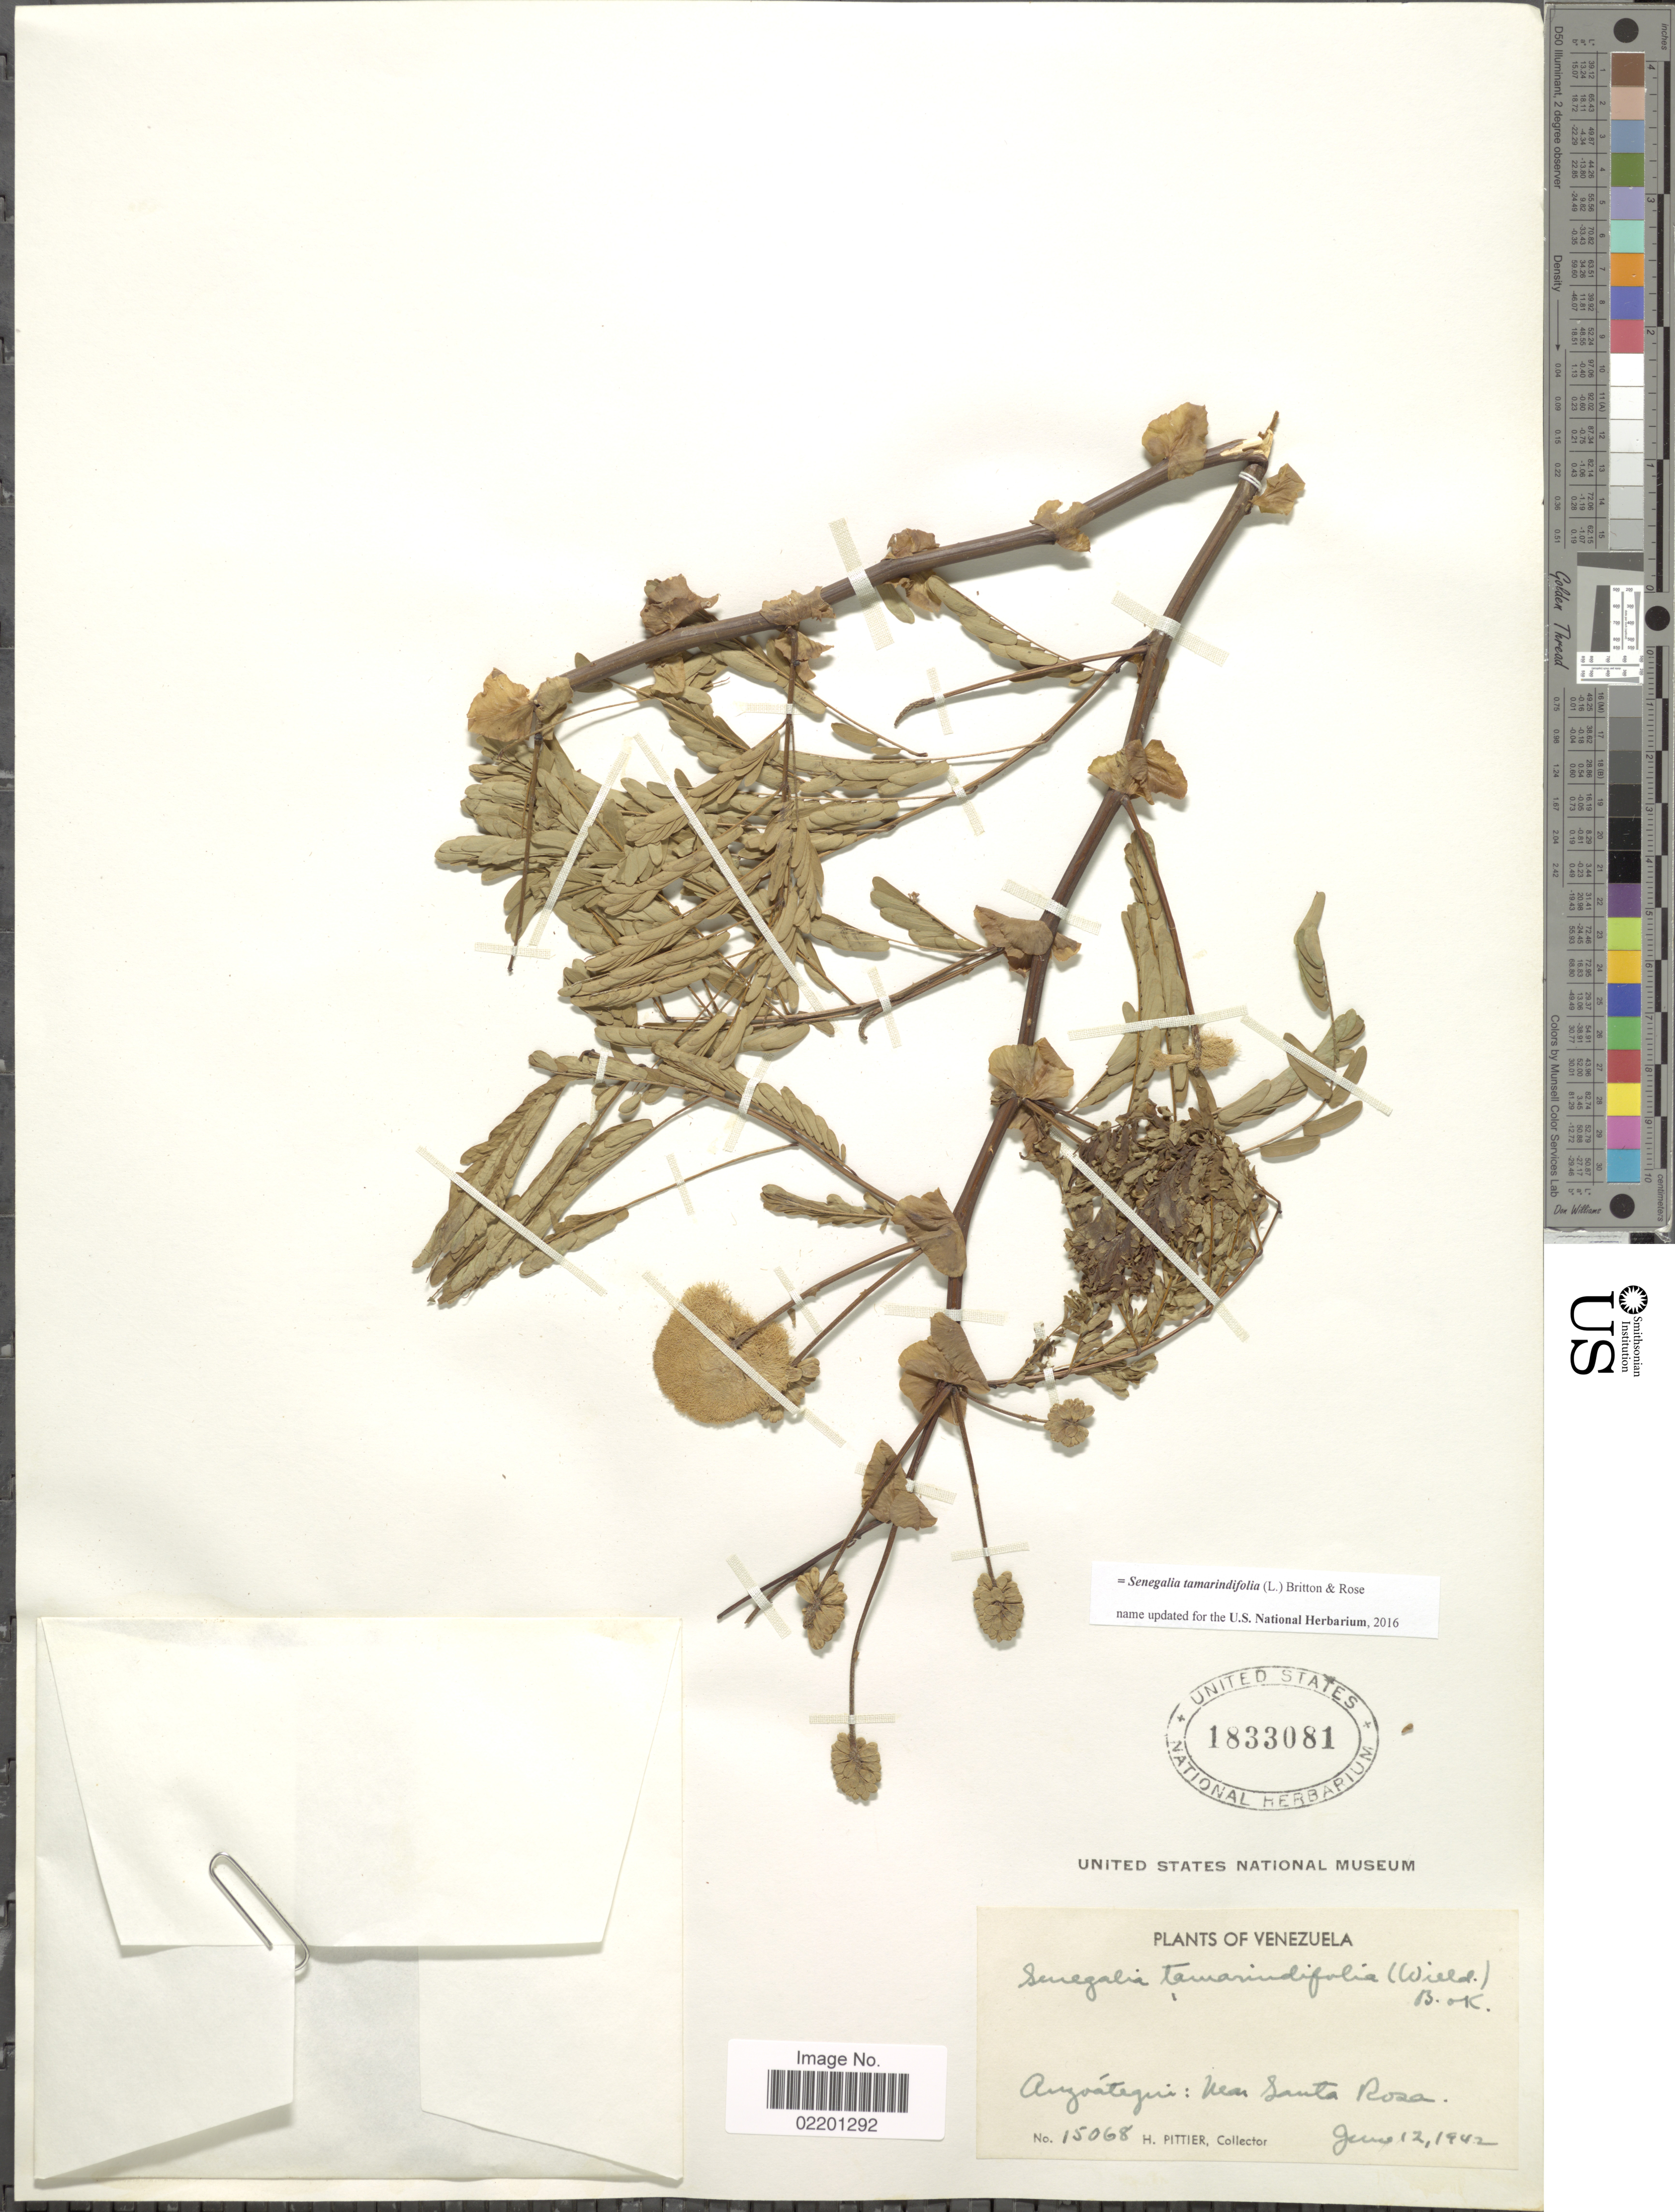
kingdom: Plantae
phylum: Tracheophyta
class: Magnoliopsida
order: Fabales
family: Fabaceae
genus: Senegalia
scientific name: Senegalia tamarindifolia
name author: (L.) Britton & Rose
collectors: H. F. Pittier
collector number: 15068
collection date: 1942-06-12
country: Venezuela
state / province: Anzoategui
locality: Anzoatigui: Near Santa Rosa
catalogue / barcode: US 1833081